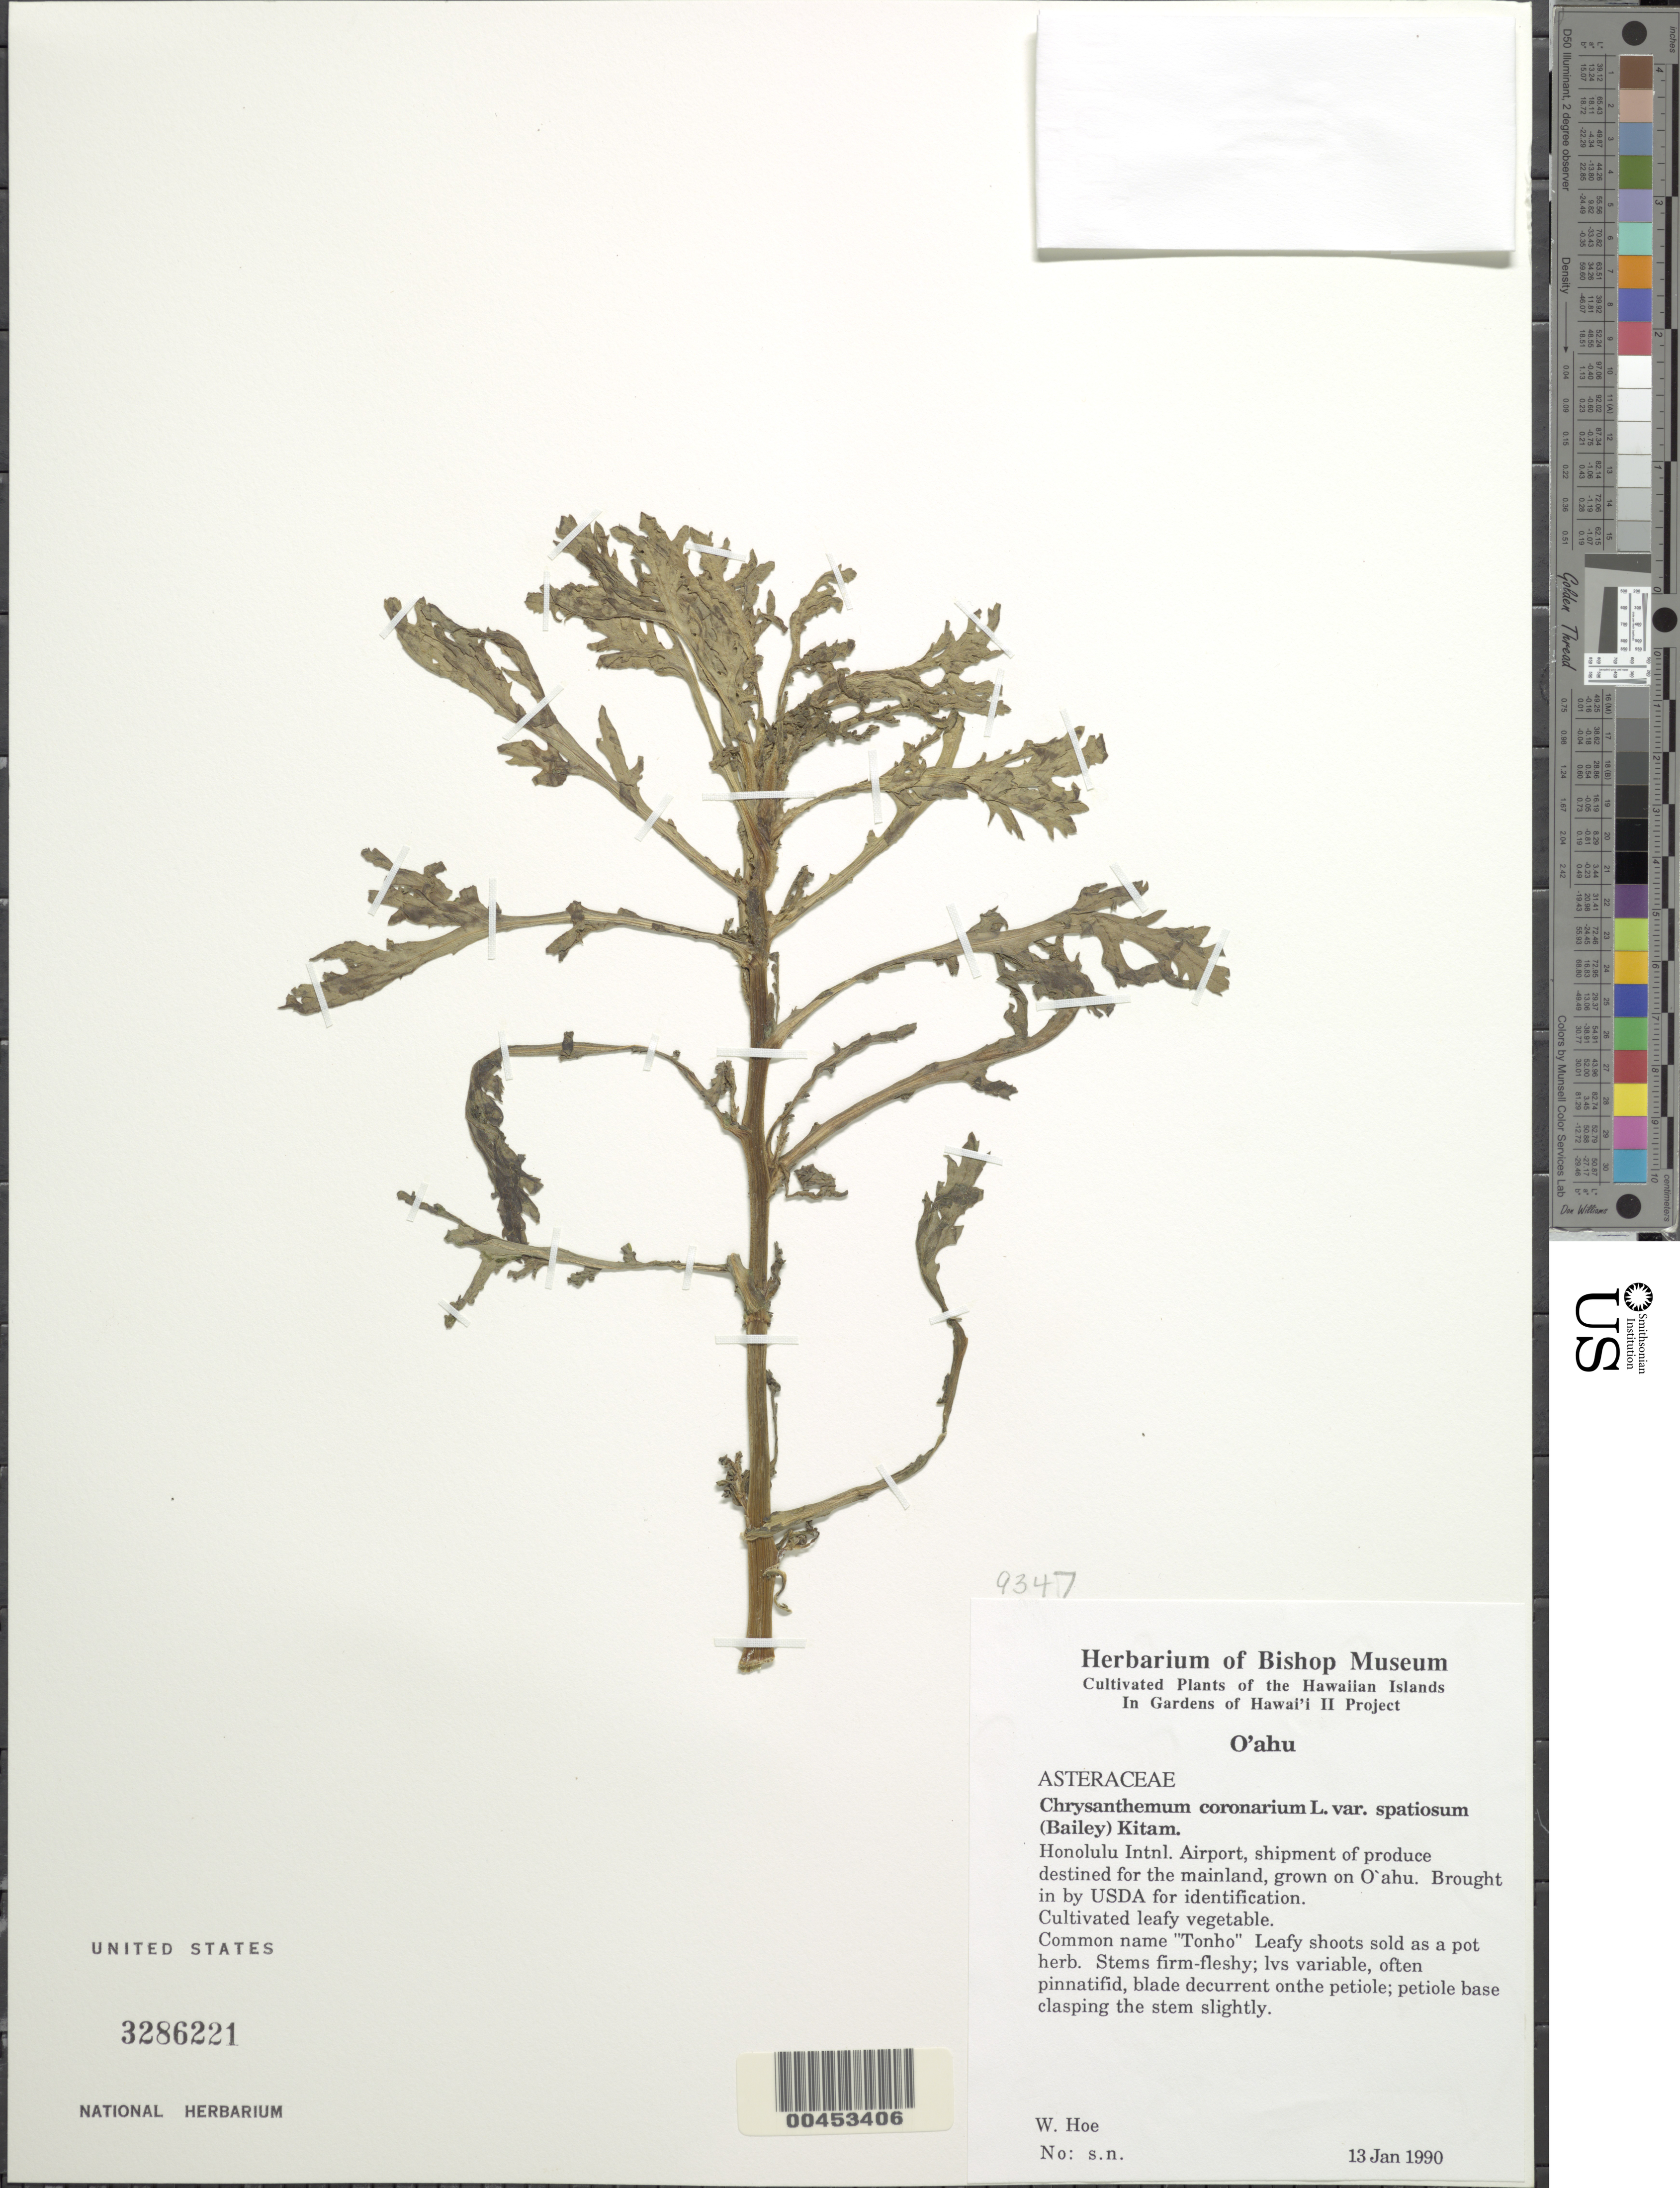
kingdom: Plantae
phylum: Tracheophyta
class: Magnoliopsida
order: Asterales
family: Asteraceae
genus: Chrysanthemum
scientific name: Chrysanthemum coronarium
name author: L.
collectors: W. Hoe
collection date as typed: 13 Jan 1990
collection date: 1990-01-13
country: United States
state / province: Hawaii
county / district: Honolulu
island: Oahu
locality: Honolulu Intnl. Airport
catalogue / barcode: US 3286221